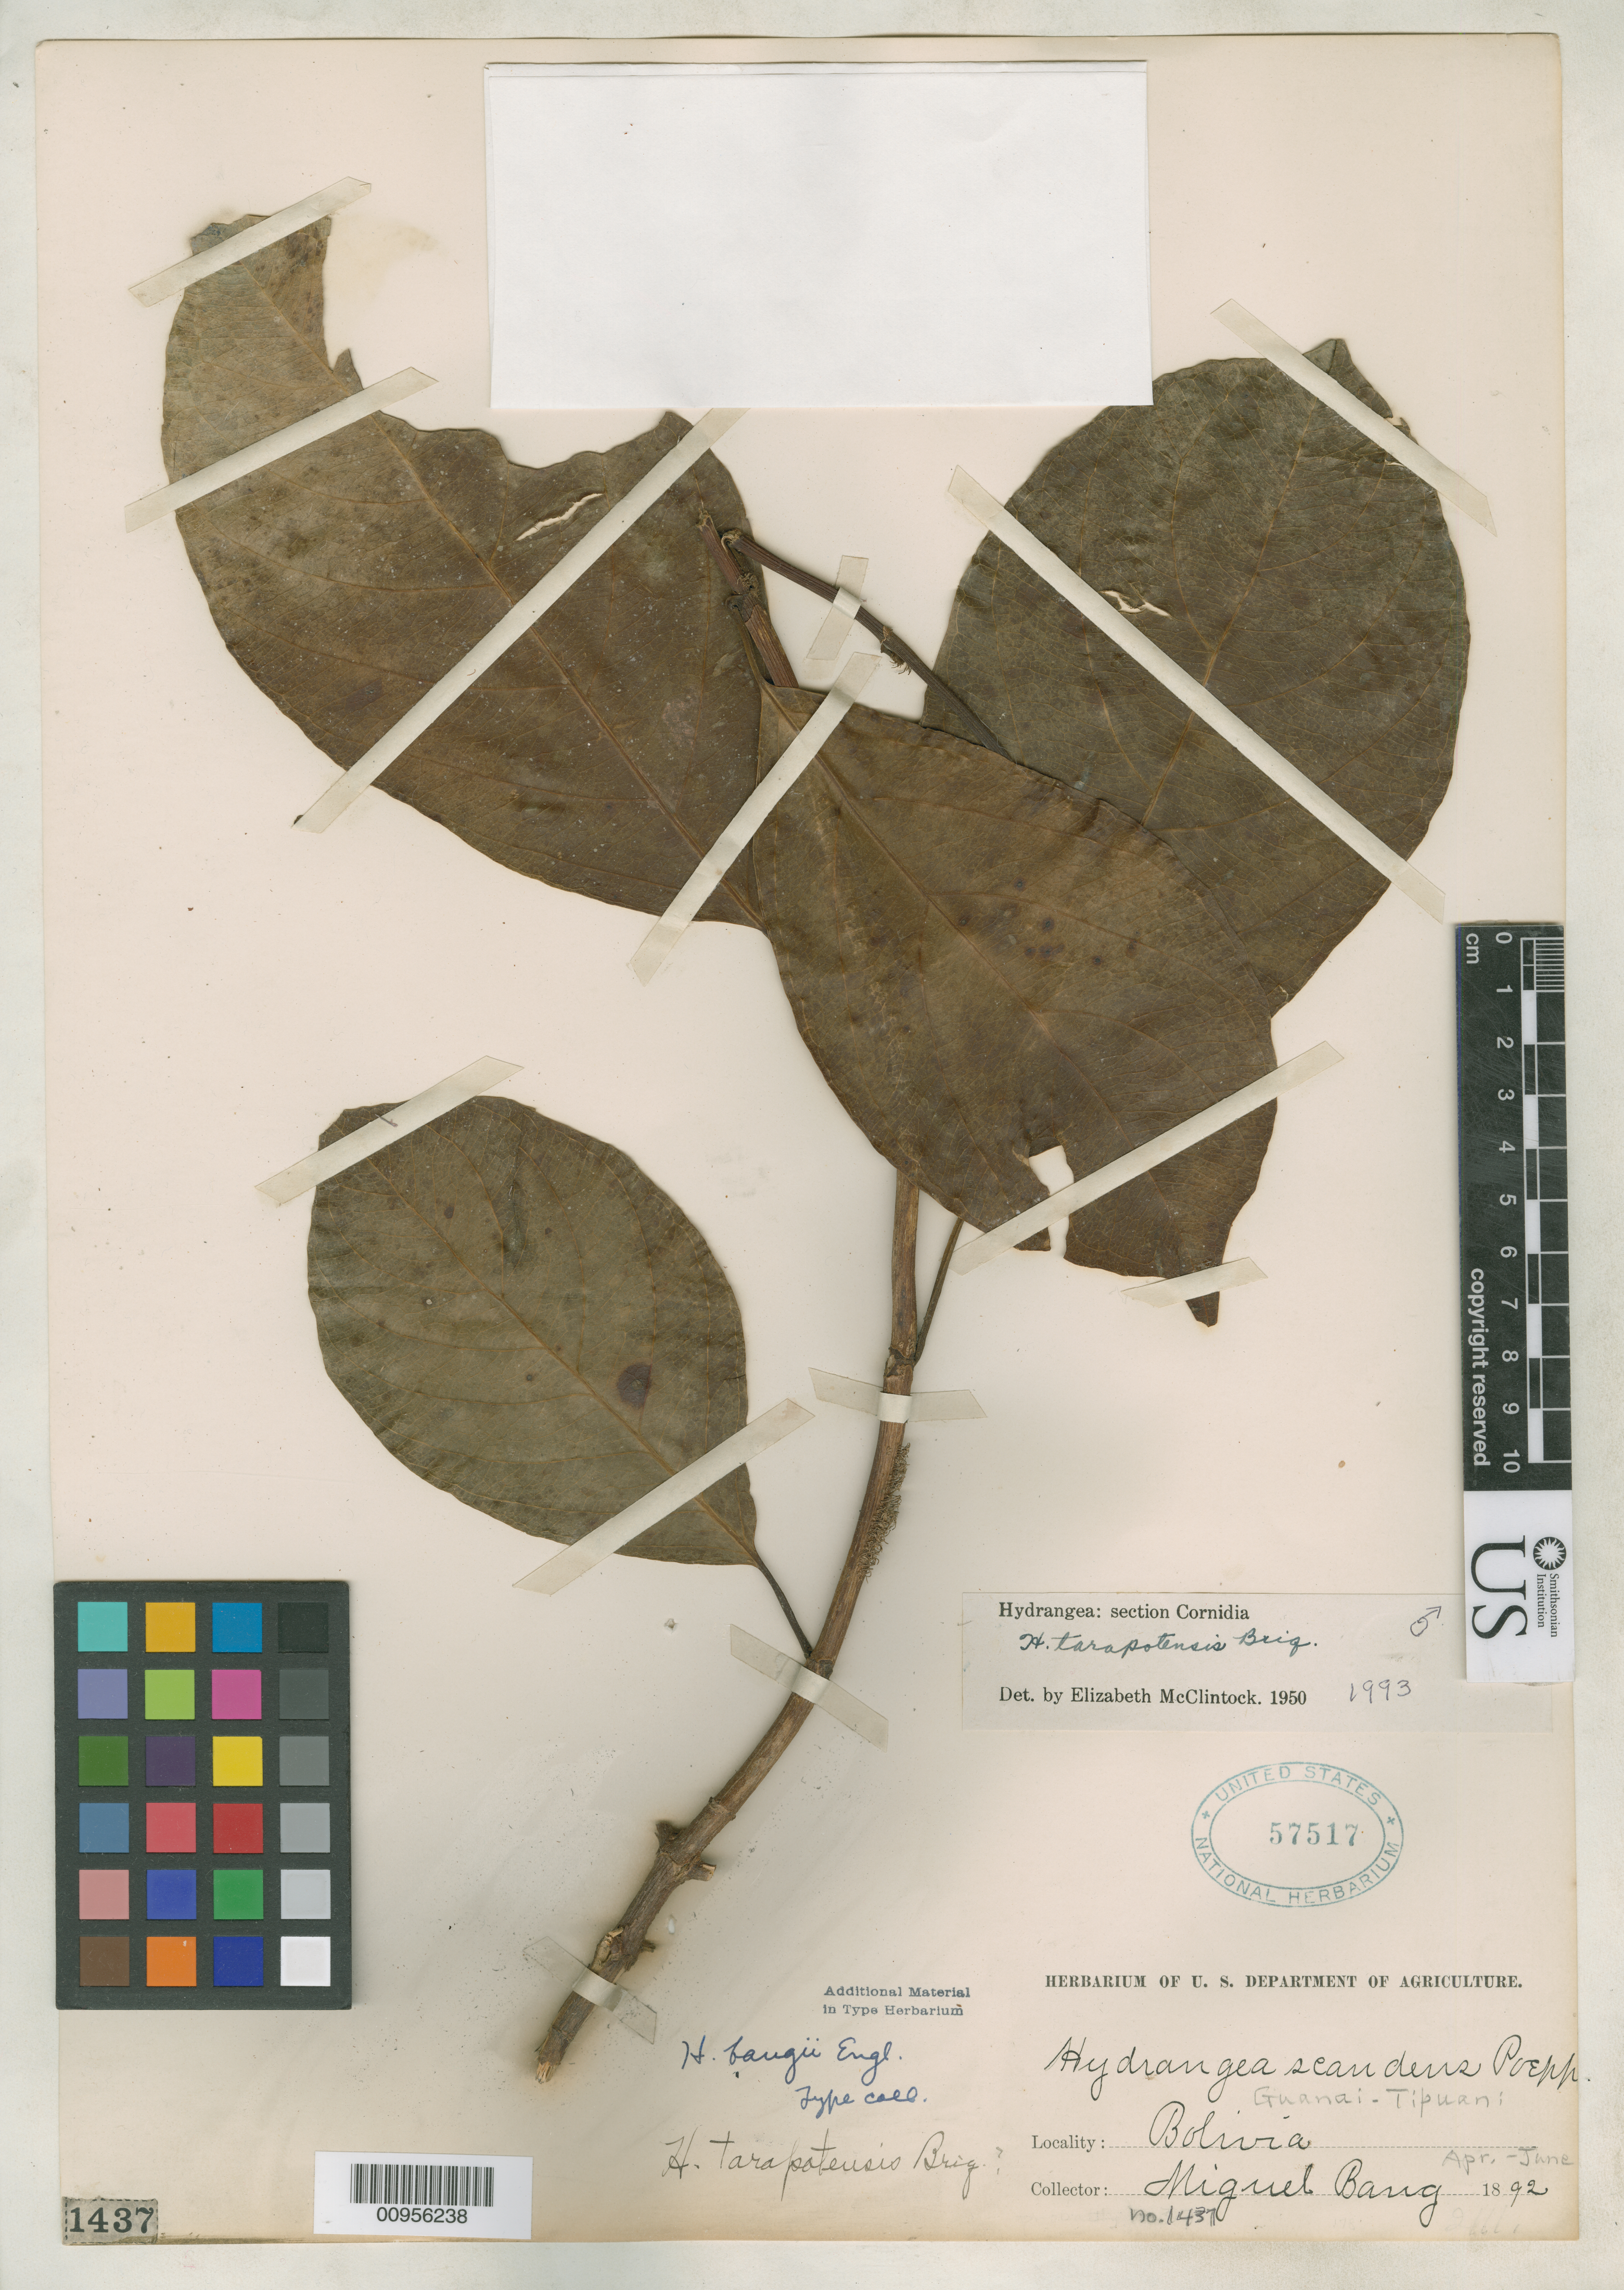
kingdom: Plantae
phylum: Tracheophyta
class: Magnoliopsida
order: Cornales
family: Hydrangeaceae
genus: Hydrangea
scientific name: Hydrangea bangii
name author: Engl. in Engl. & Prantl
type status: Isotype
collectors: M. Bang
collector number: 1437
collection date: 1892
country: Bolivia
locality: Guanai-Tipuana.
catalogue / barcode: US 57517